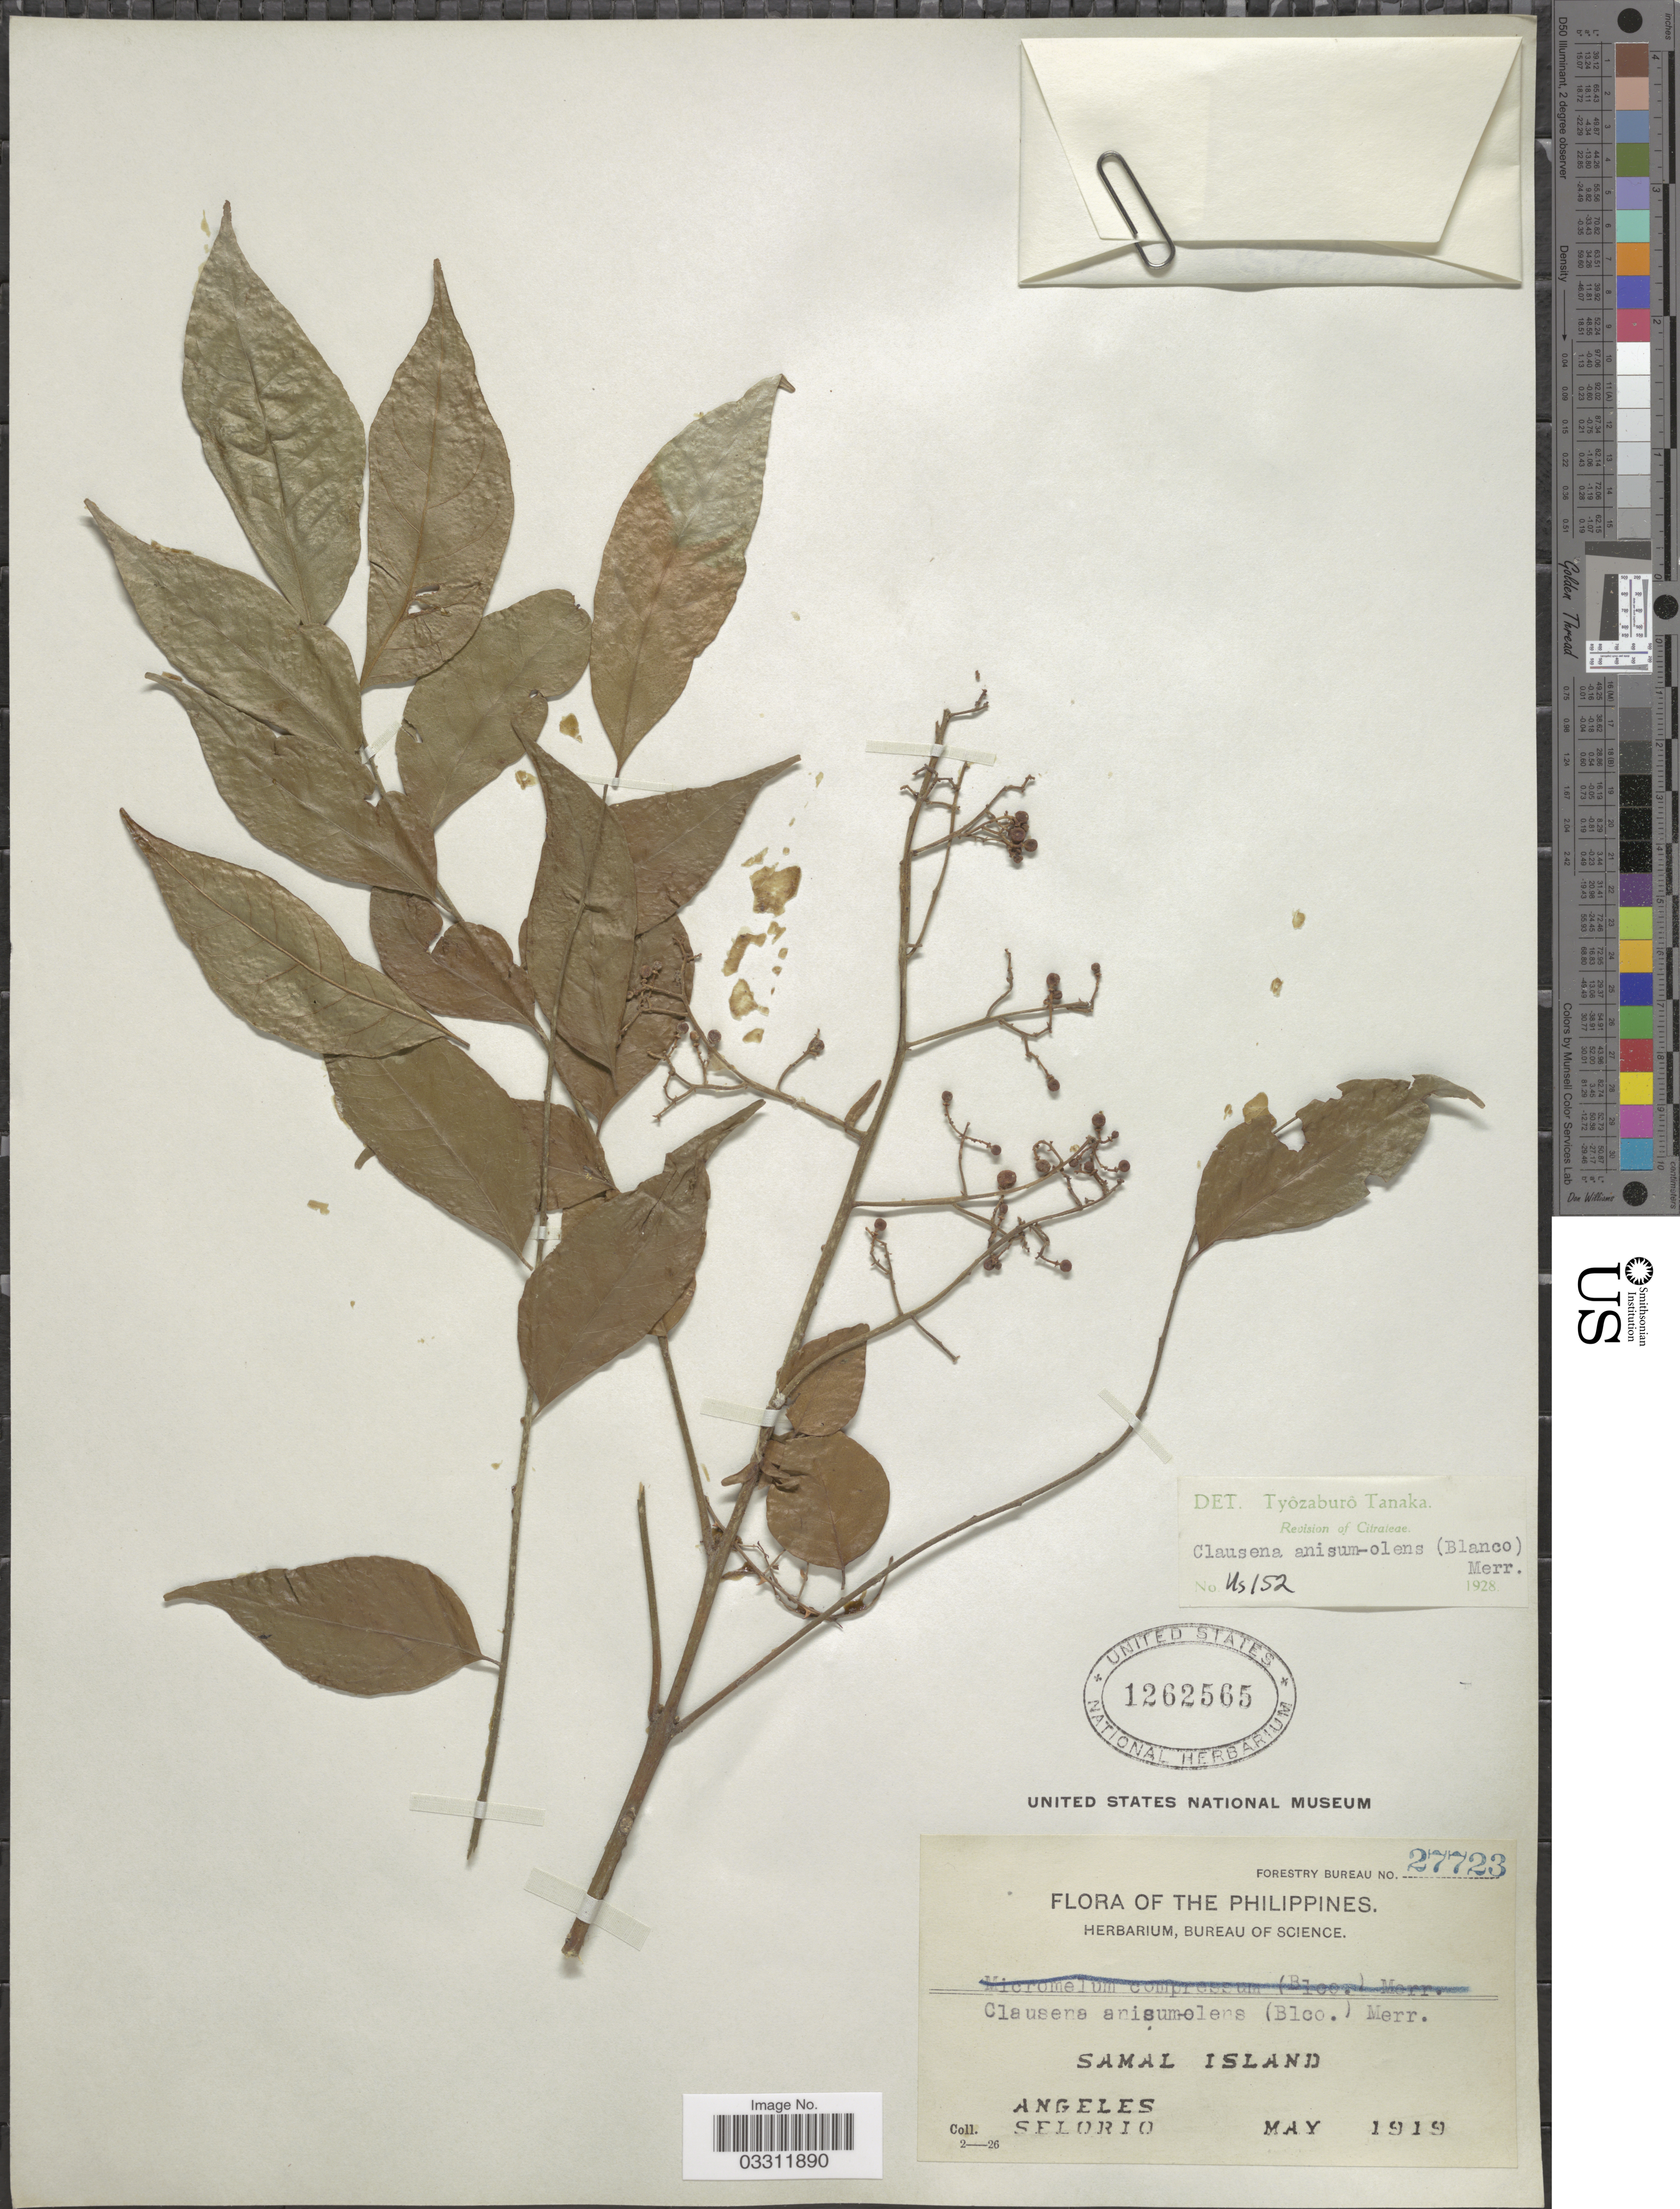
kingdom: Plantae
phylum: Tracheophyta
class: Magnoliopsida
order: Sapindales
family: Rutaceae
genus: Clausena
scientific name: Clausena anisum-olens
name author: (Blume) Merr.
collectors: A. Selorio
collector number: Forestry Bureau 27723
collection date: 1919-05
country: Philippines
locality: Samal Island.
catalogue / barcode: US 1262565